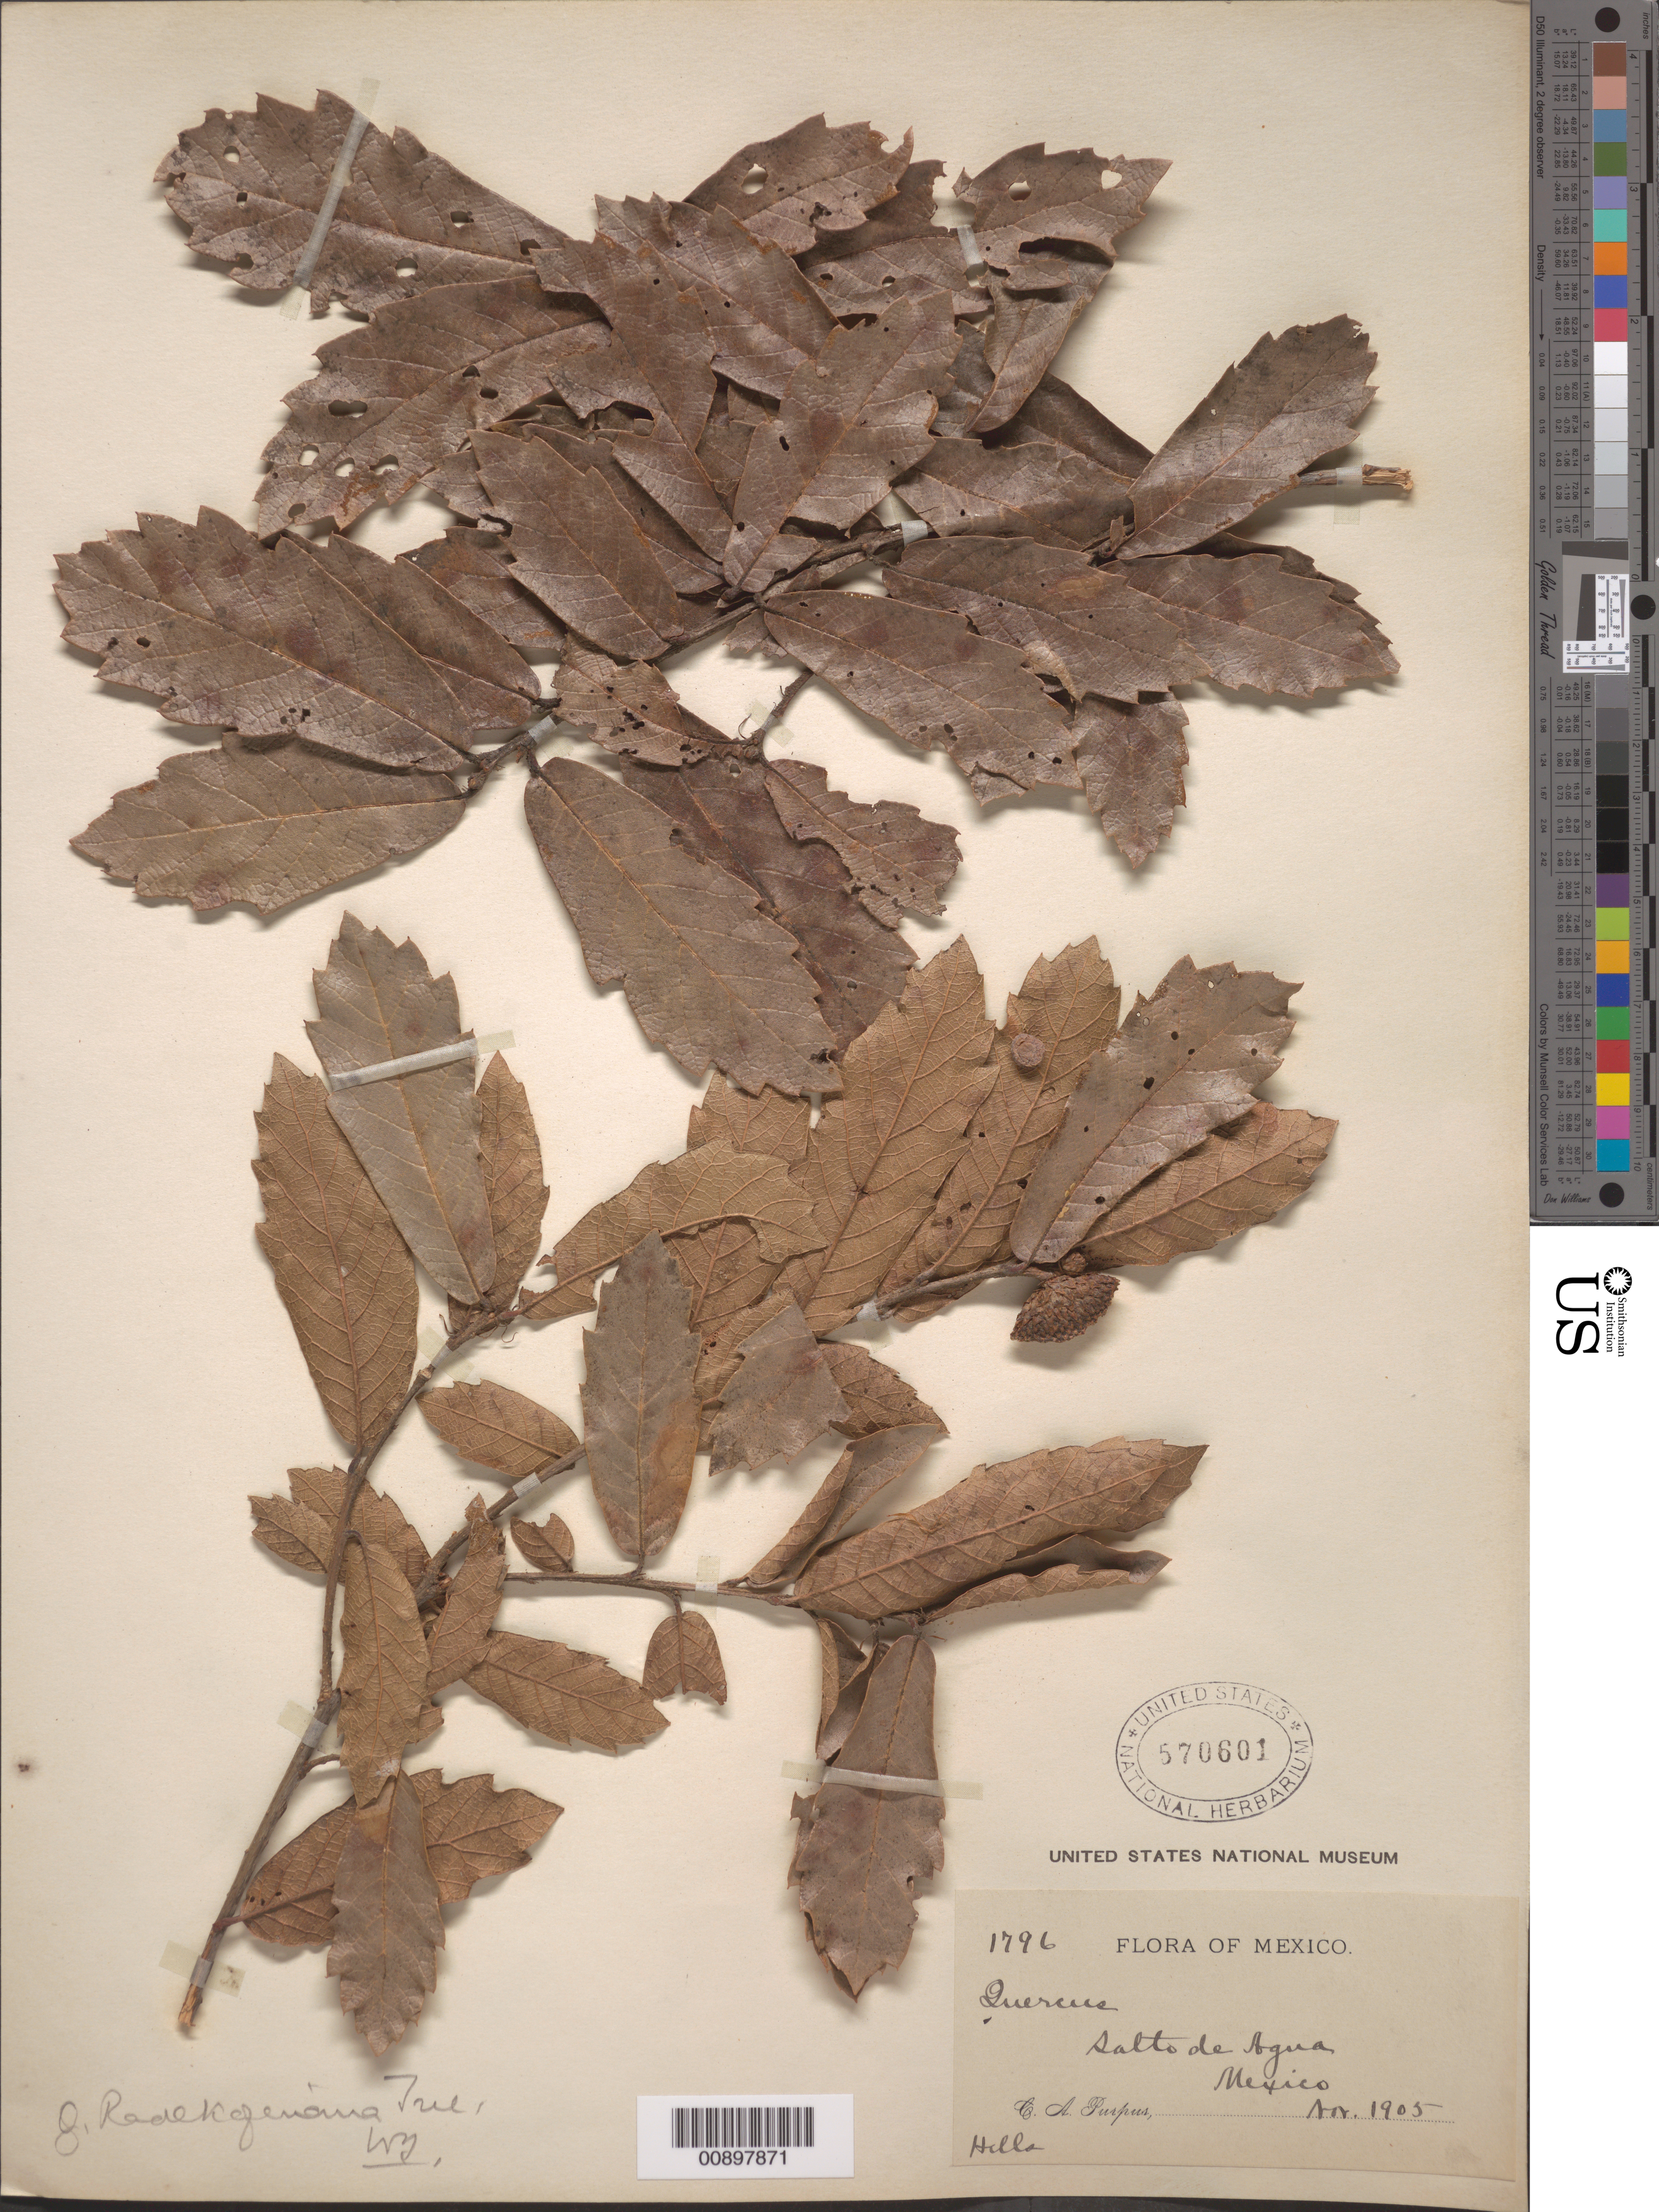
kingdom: Plantae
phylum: Tracheophyta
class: Magnoliopsida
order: Fagales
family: Fagaceae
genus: Quercus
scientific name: Quercus radlkoferiana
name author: Trel.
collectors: C. A. Purpus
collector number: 1796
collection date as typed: Nov 1905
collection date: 1905-11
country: Mexico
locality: Salto de Agua, Mexico.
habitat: Hills.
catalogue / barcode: US 570601